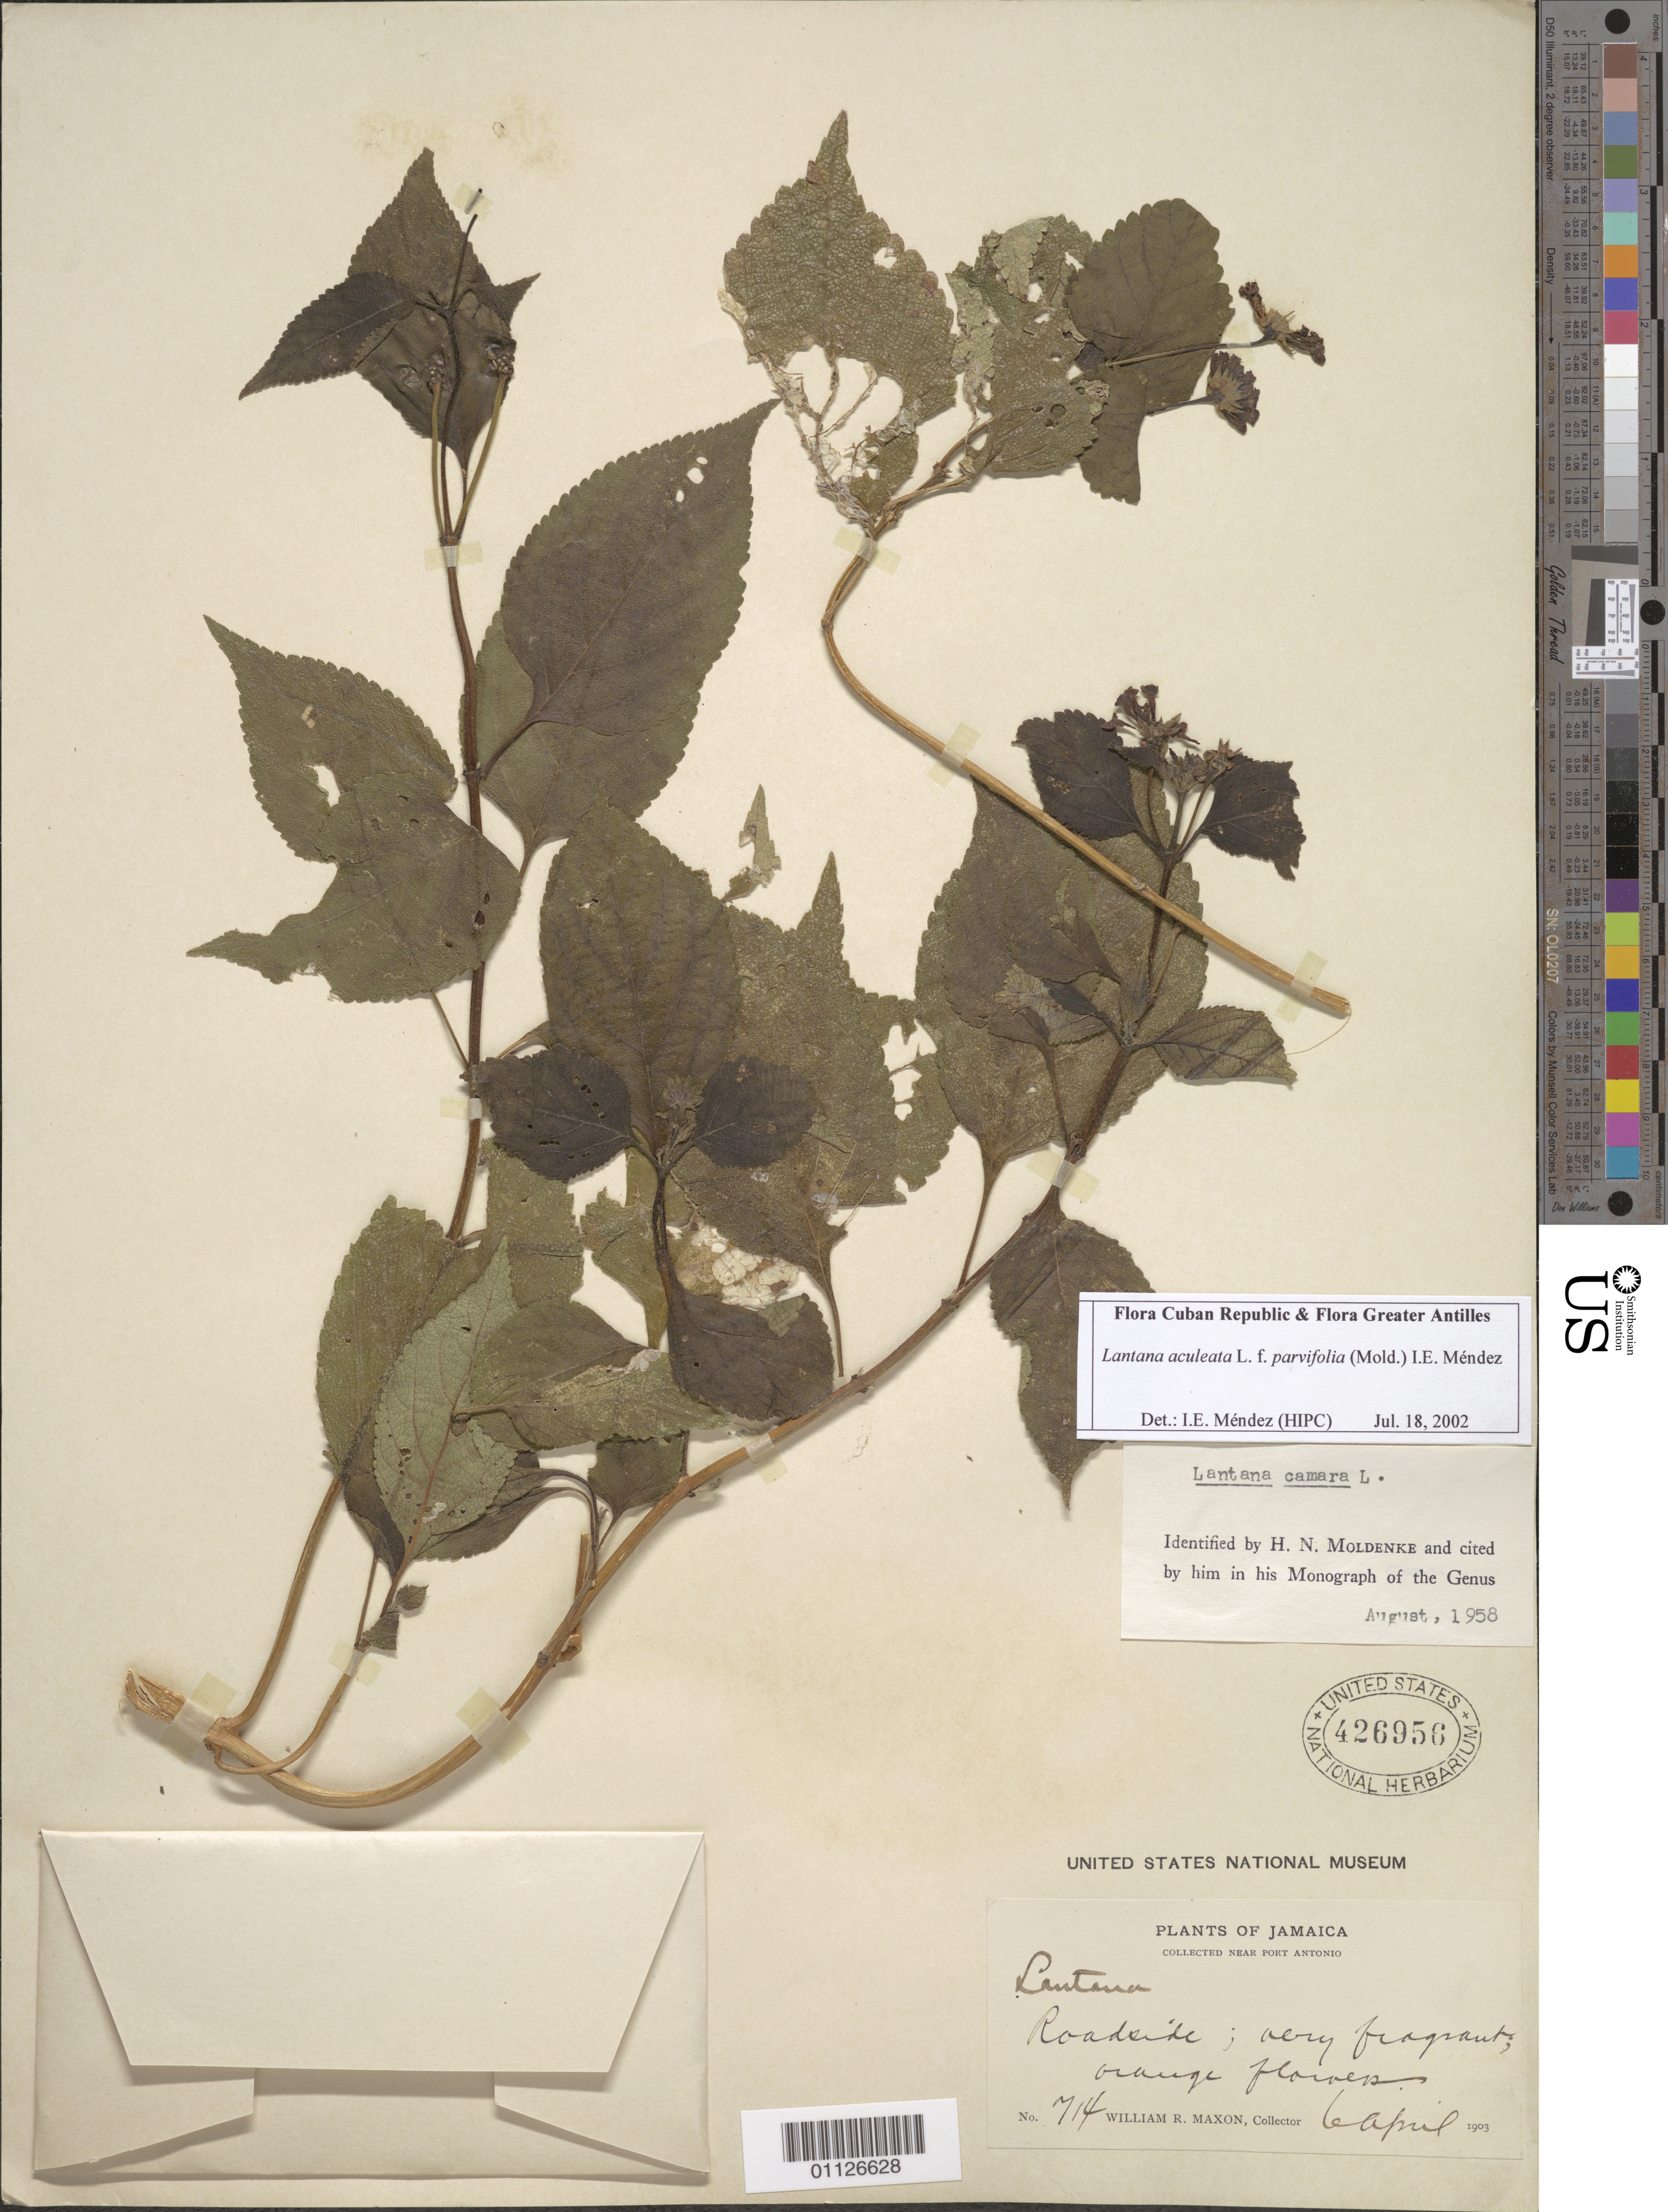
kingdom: Plantae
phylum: Tracheophyta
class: Magnoliopsida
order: Lamiales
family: Verbenaceae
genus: Lantana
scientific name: Lantana aculeata f. parvifolia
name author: (Moldenke ex D.N. Gibson) I.E. Méndez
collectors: W. R. Maxon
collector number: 714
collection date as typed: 06 Apr 1903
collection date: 1903-04-06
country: Jamaica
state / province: Portland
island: Jamaica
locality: Near Port Antonio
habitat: roadside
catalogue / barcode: US 426956